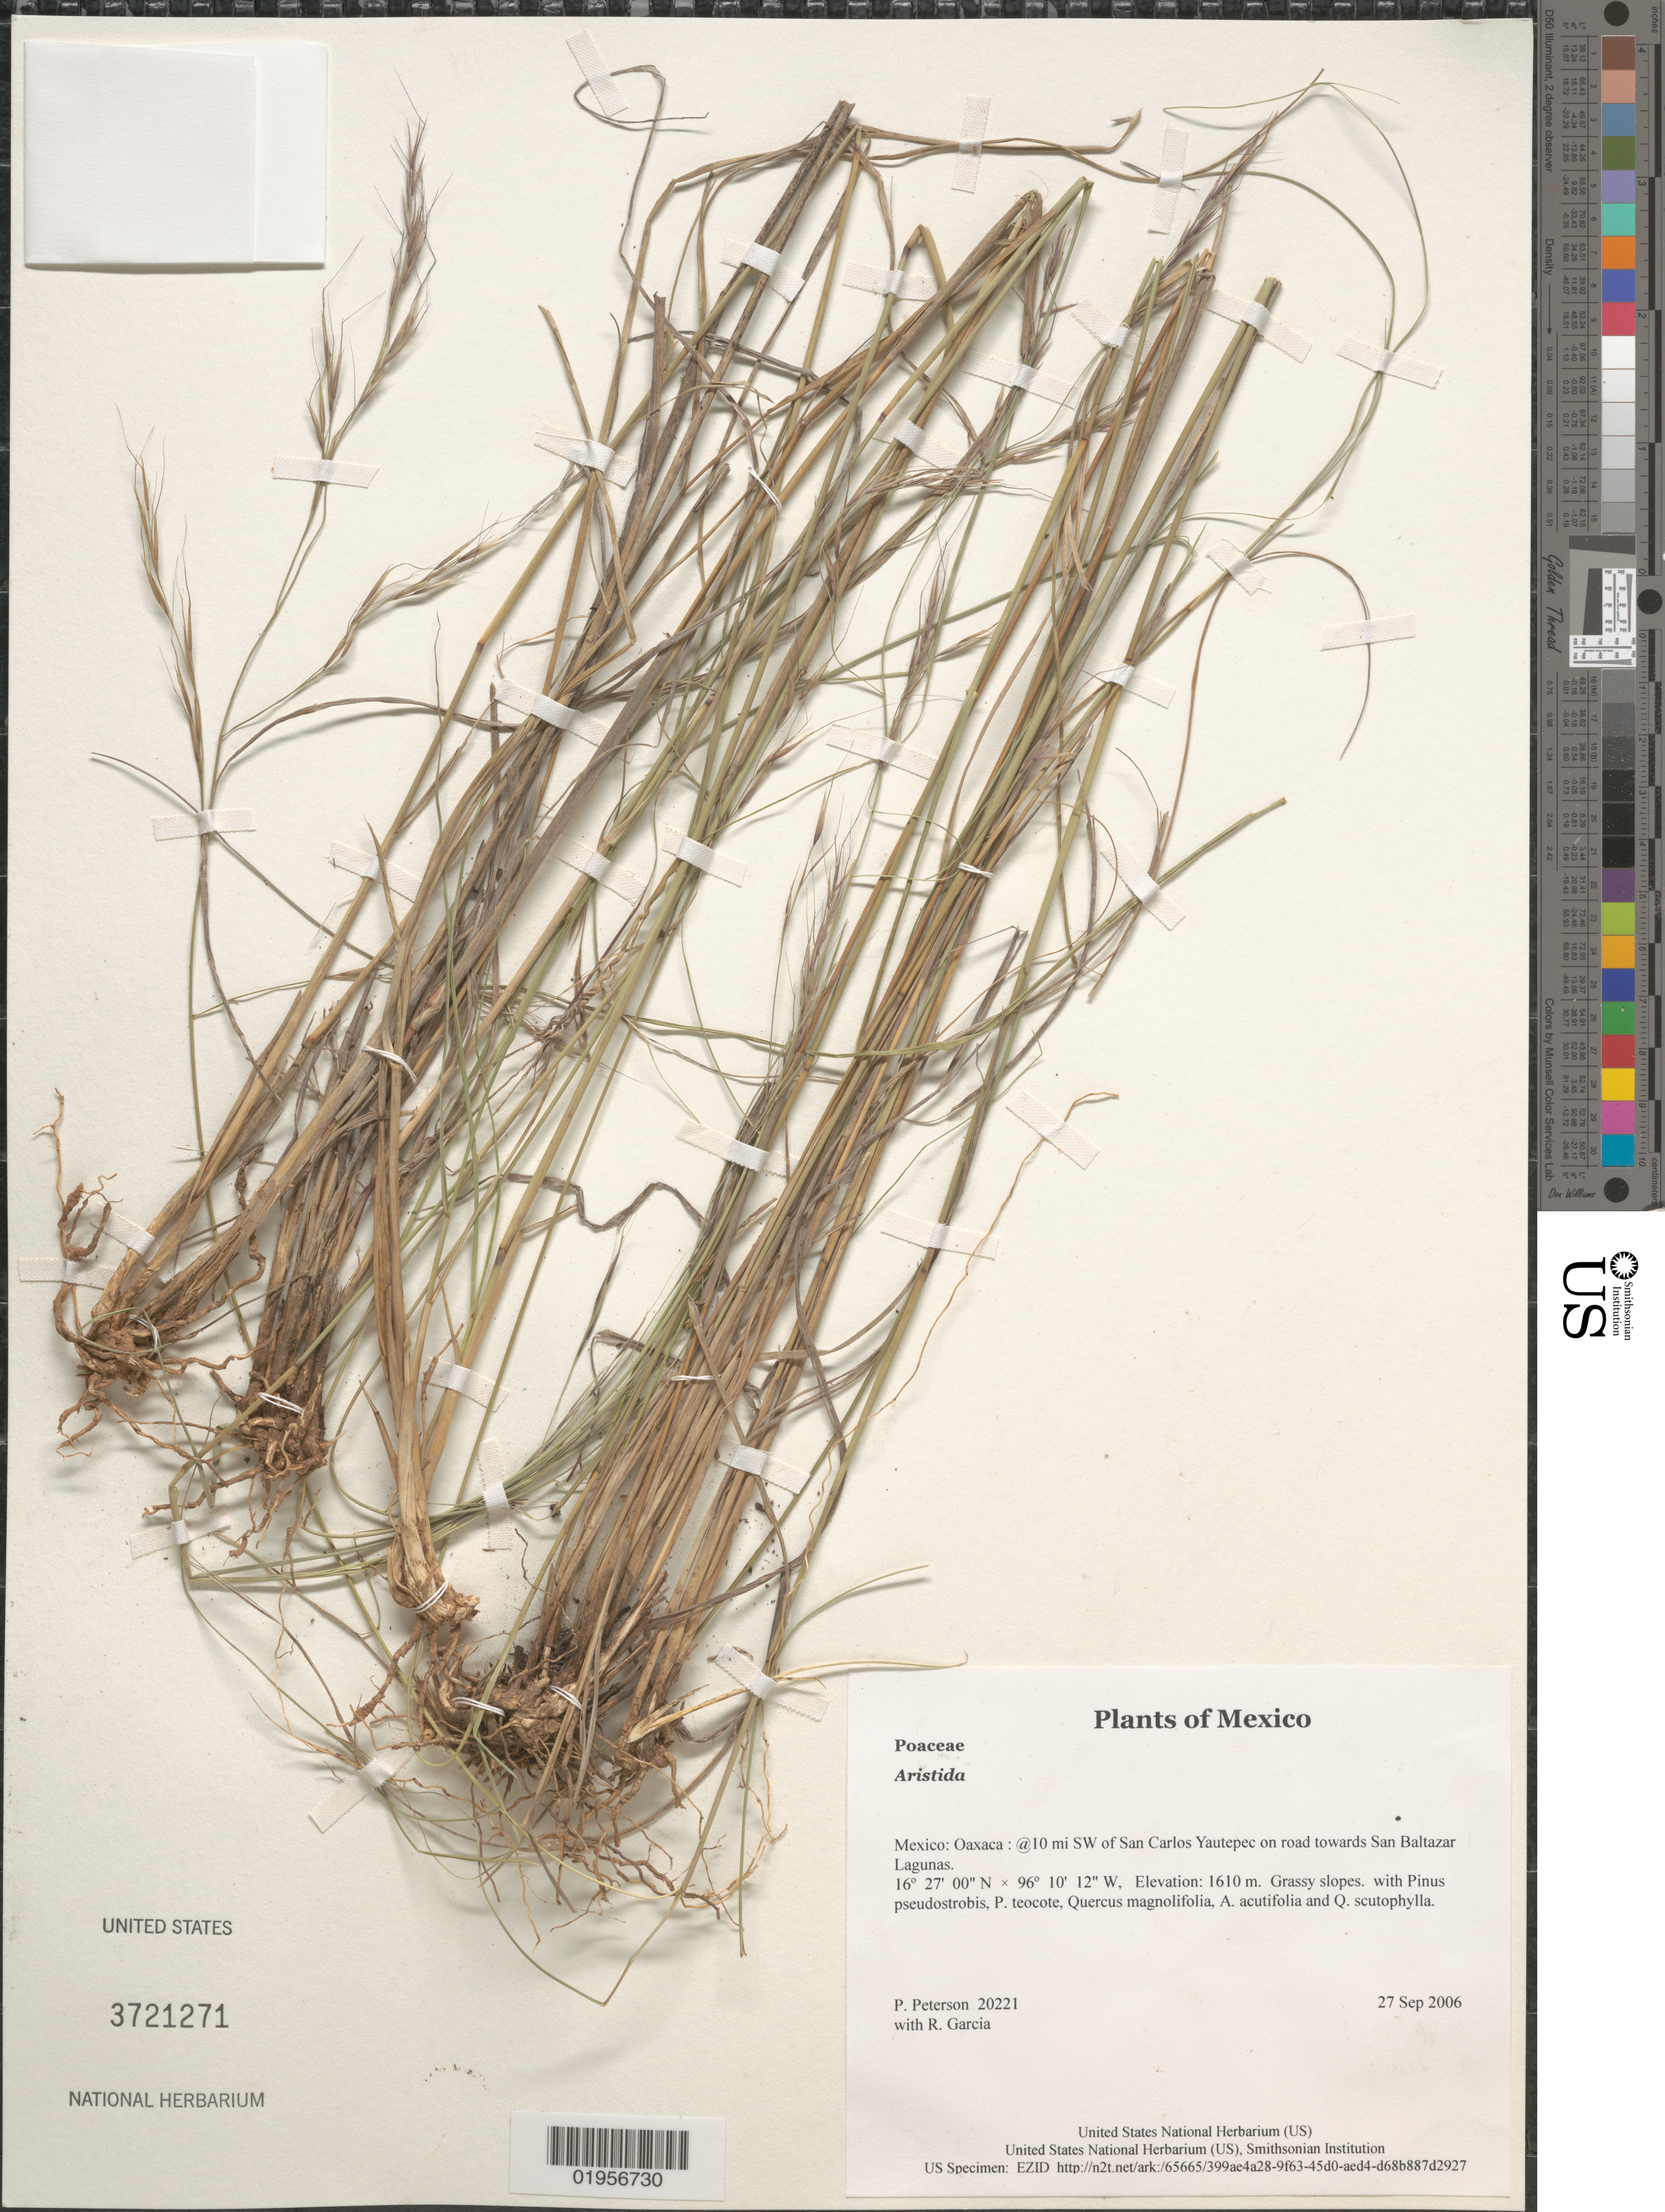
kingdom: Plantae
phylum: Tracheophyta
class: Liliopsida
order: Poales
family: Poaceae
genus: Aristida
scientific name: Aristida sp.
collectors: P. M. Peterson & R. Garcia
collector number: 20221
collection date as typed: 27 Sep 2006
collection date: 2006-09-27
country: Mexico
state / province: Oaxaca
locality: @10 mi SW of San Carlos Yautepec on road towards San Baltazar Lagunas.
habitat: Grassy slopes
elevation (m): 1610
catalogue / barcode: US 3721271